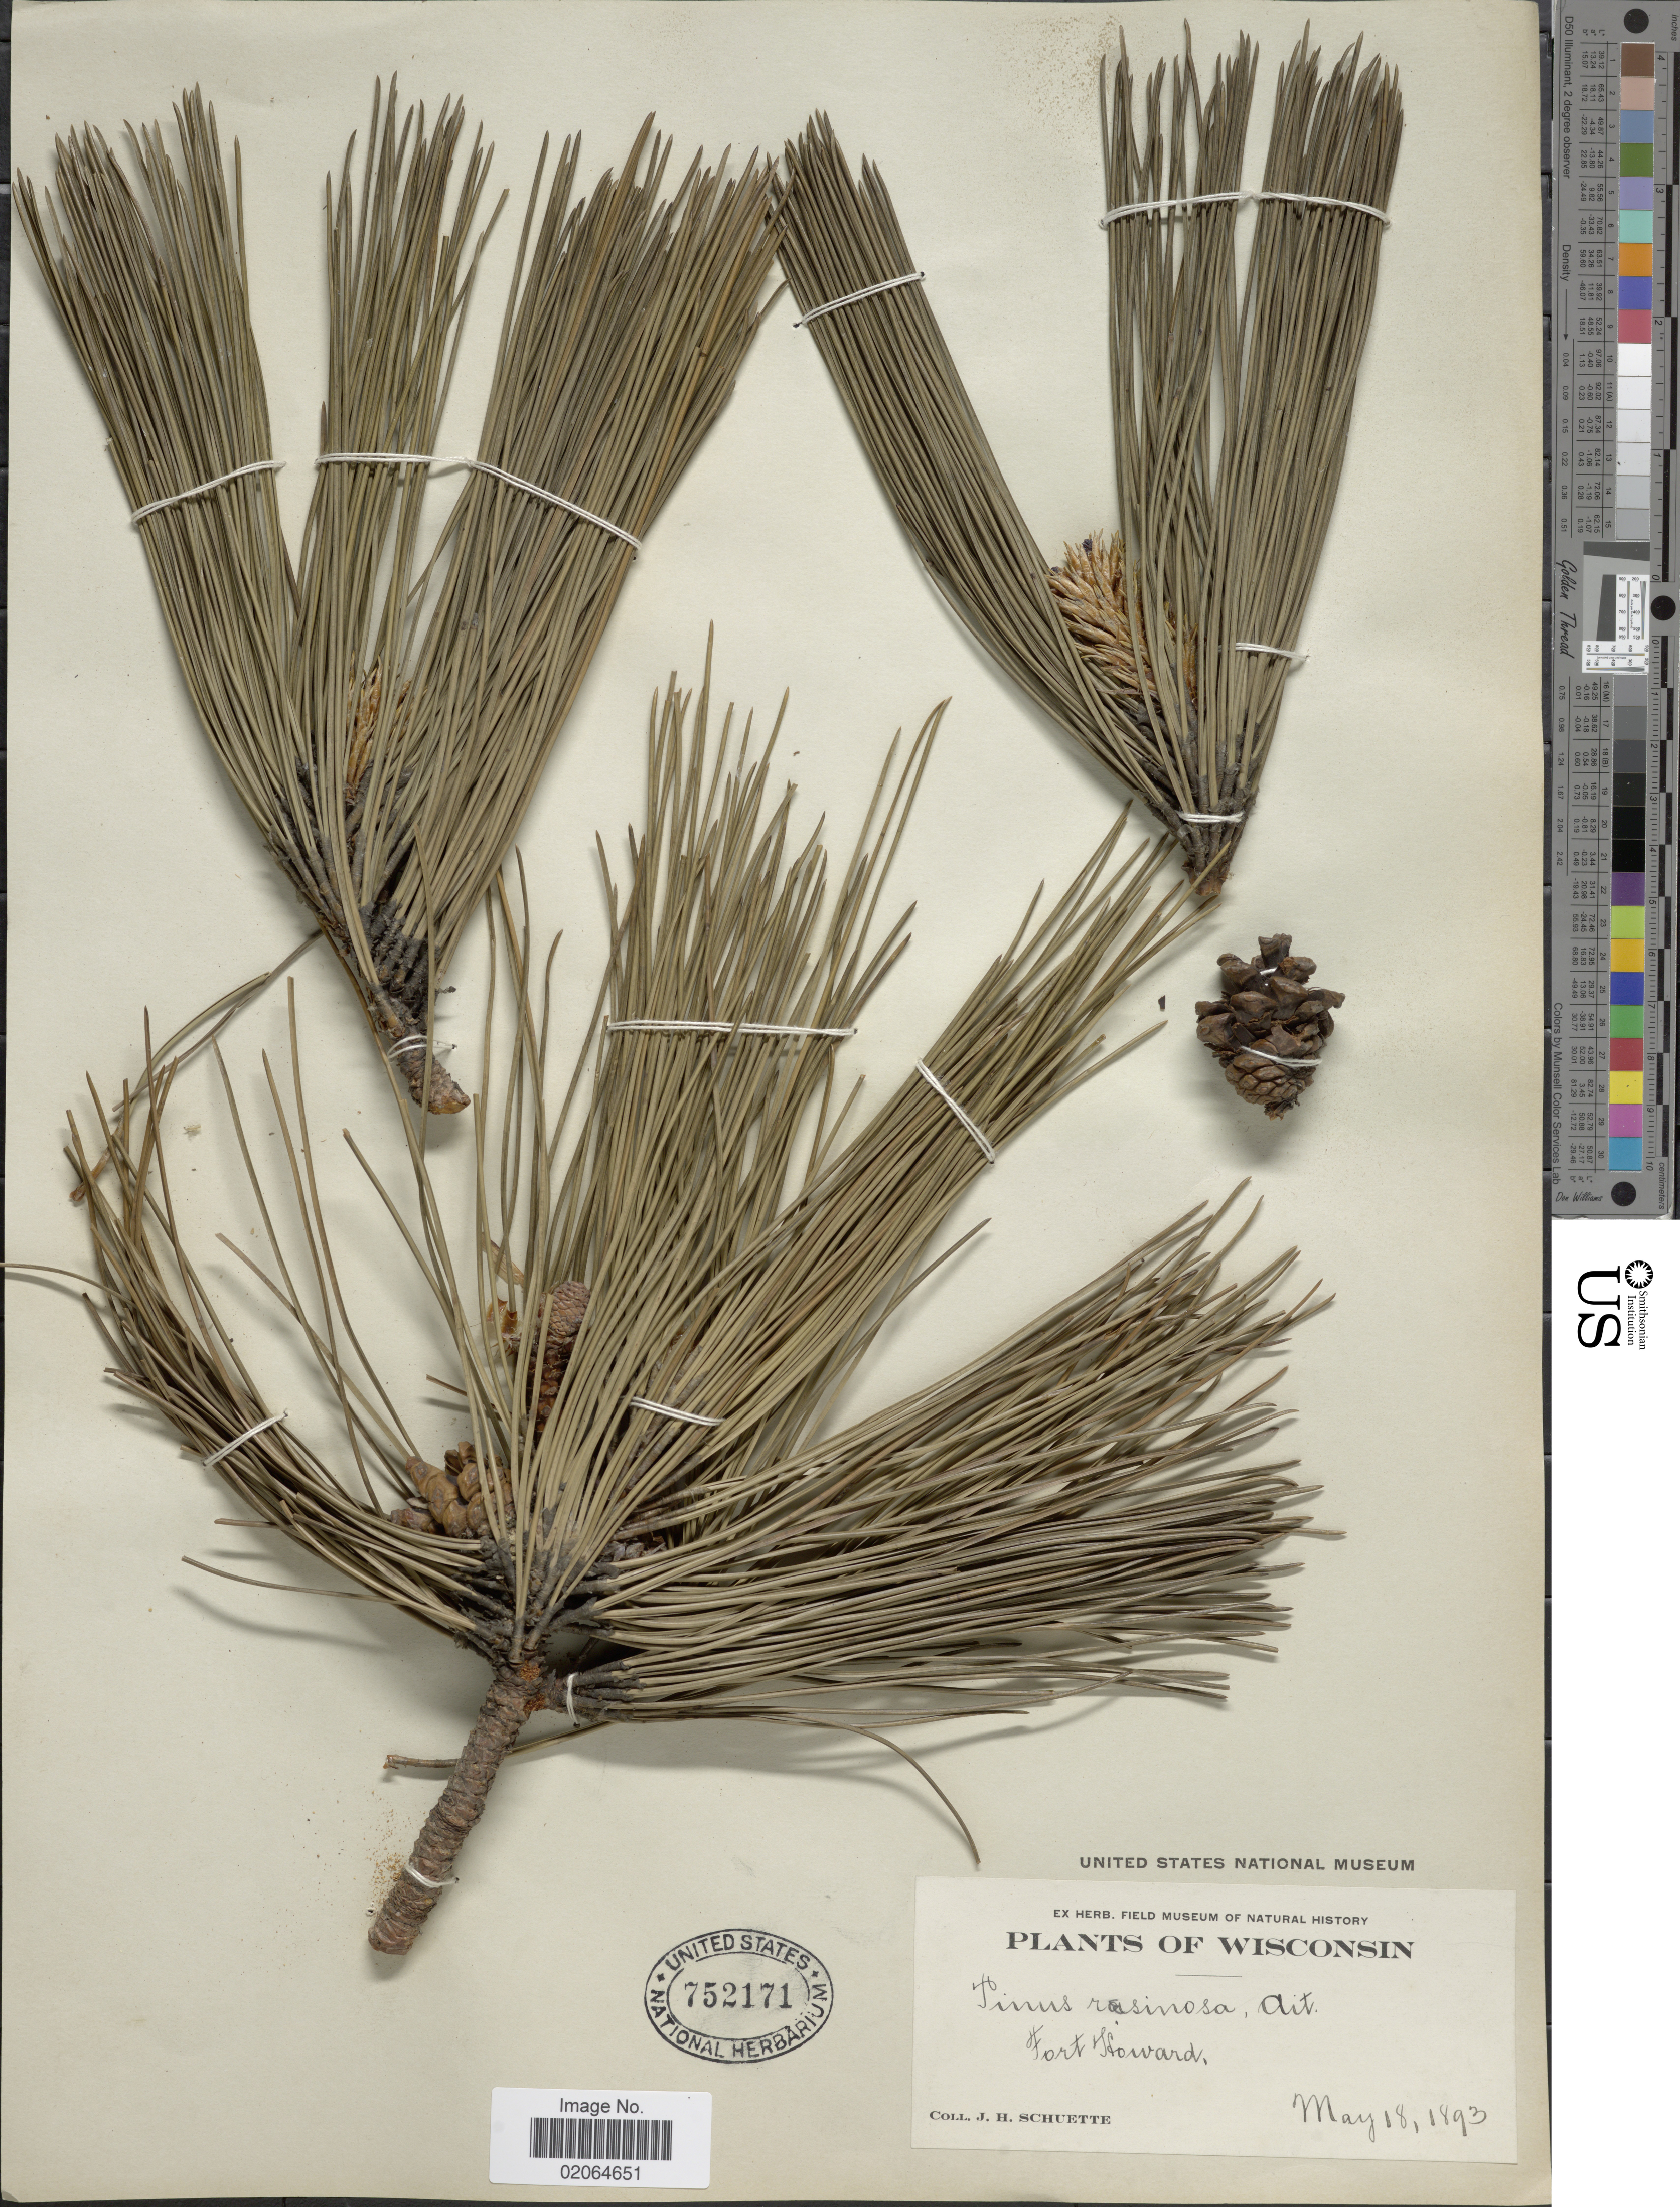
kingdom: Plantae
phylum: Tracheophyta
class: Pinopsida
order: Pinales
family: Pinaceae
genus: Pinus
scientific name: Pinus resinosa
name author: Aiton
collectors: J. H. Schuette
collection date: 1893-05-18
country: United States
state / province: Wisconsin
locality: Fort Howard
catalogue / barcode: US 752171